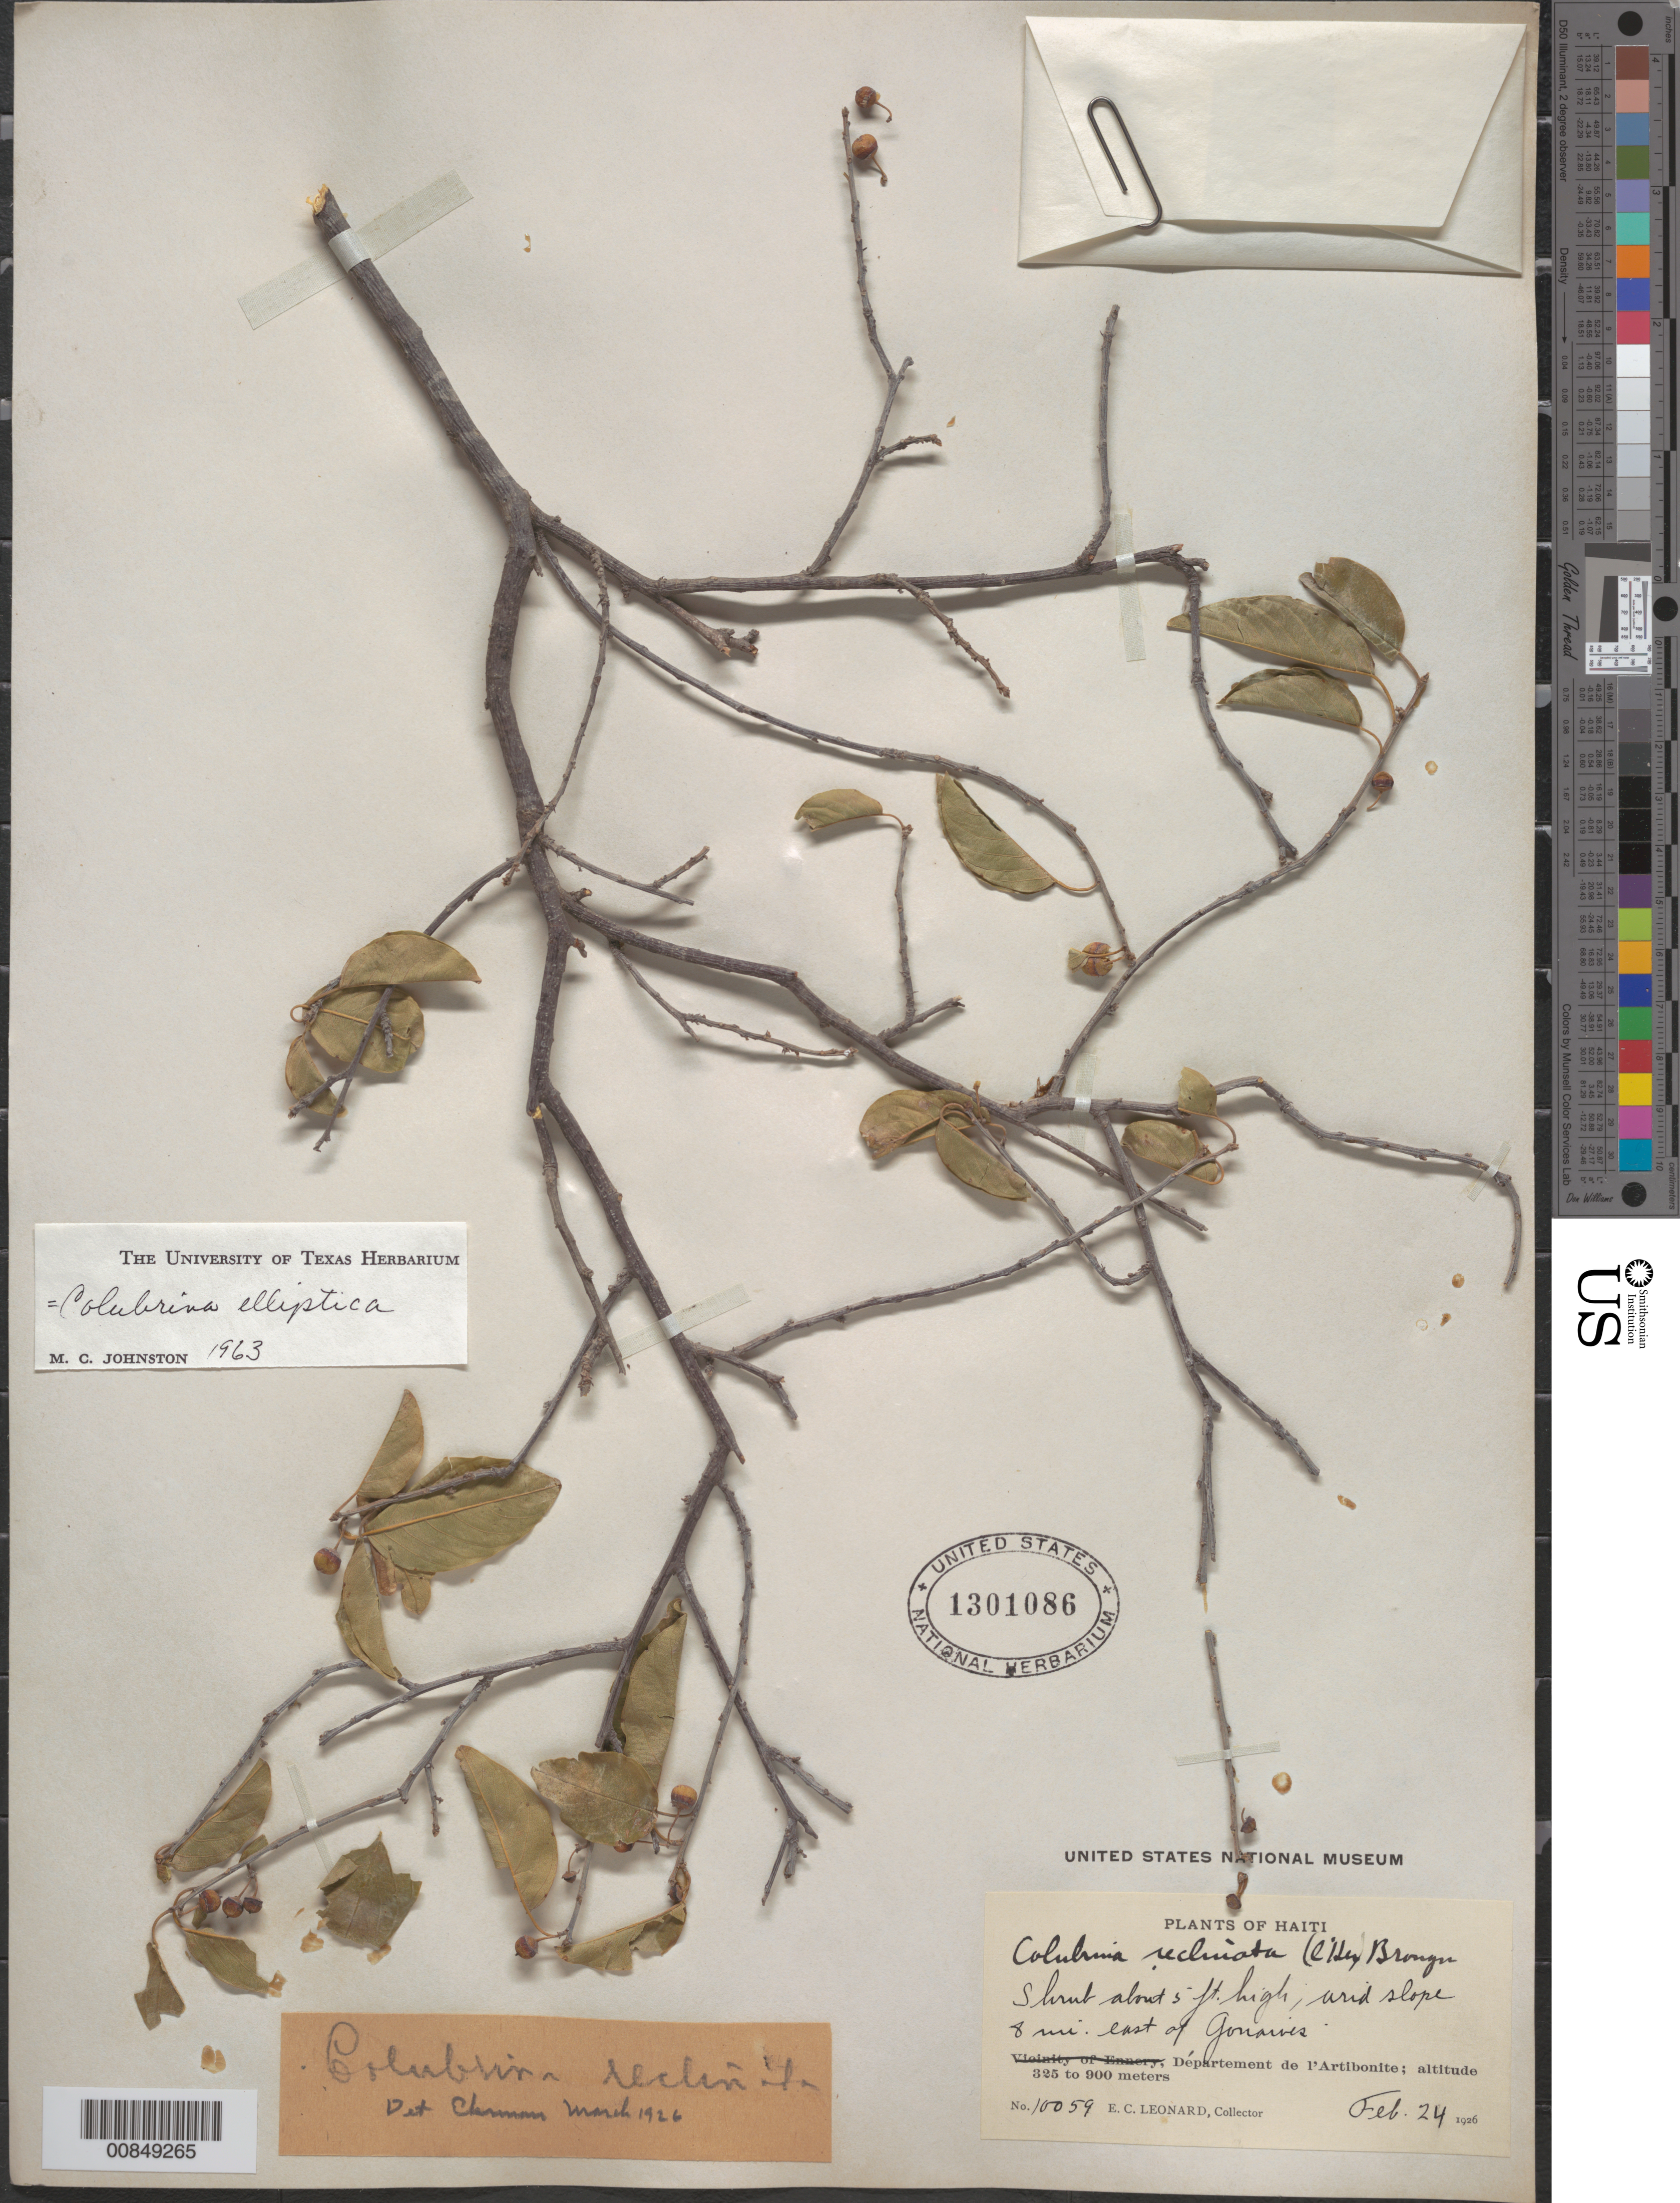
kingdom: Plantae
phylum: Tracheophyta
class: Magnoliopsida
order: Rosales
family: Rhamnaceae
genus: Colubrina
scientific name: Colubrina elliptica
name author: (Sw.) Brizicky & W.L. Stern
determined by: Johnston, Marshall C.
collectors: E. C. Leonard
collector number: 10059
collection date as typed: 24 Feb 1926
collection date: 1926-02-24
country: Haiti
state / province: Artibonite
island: Hispaniola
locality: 8 miles E of Gonaïves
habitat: Arid slope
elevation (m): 325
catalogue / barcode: US 1301086